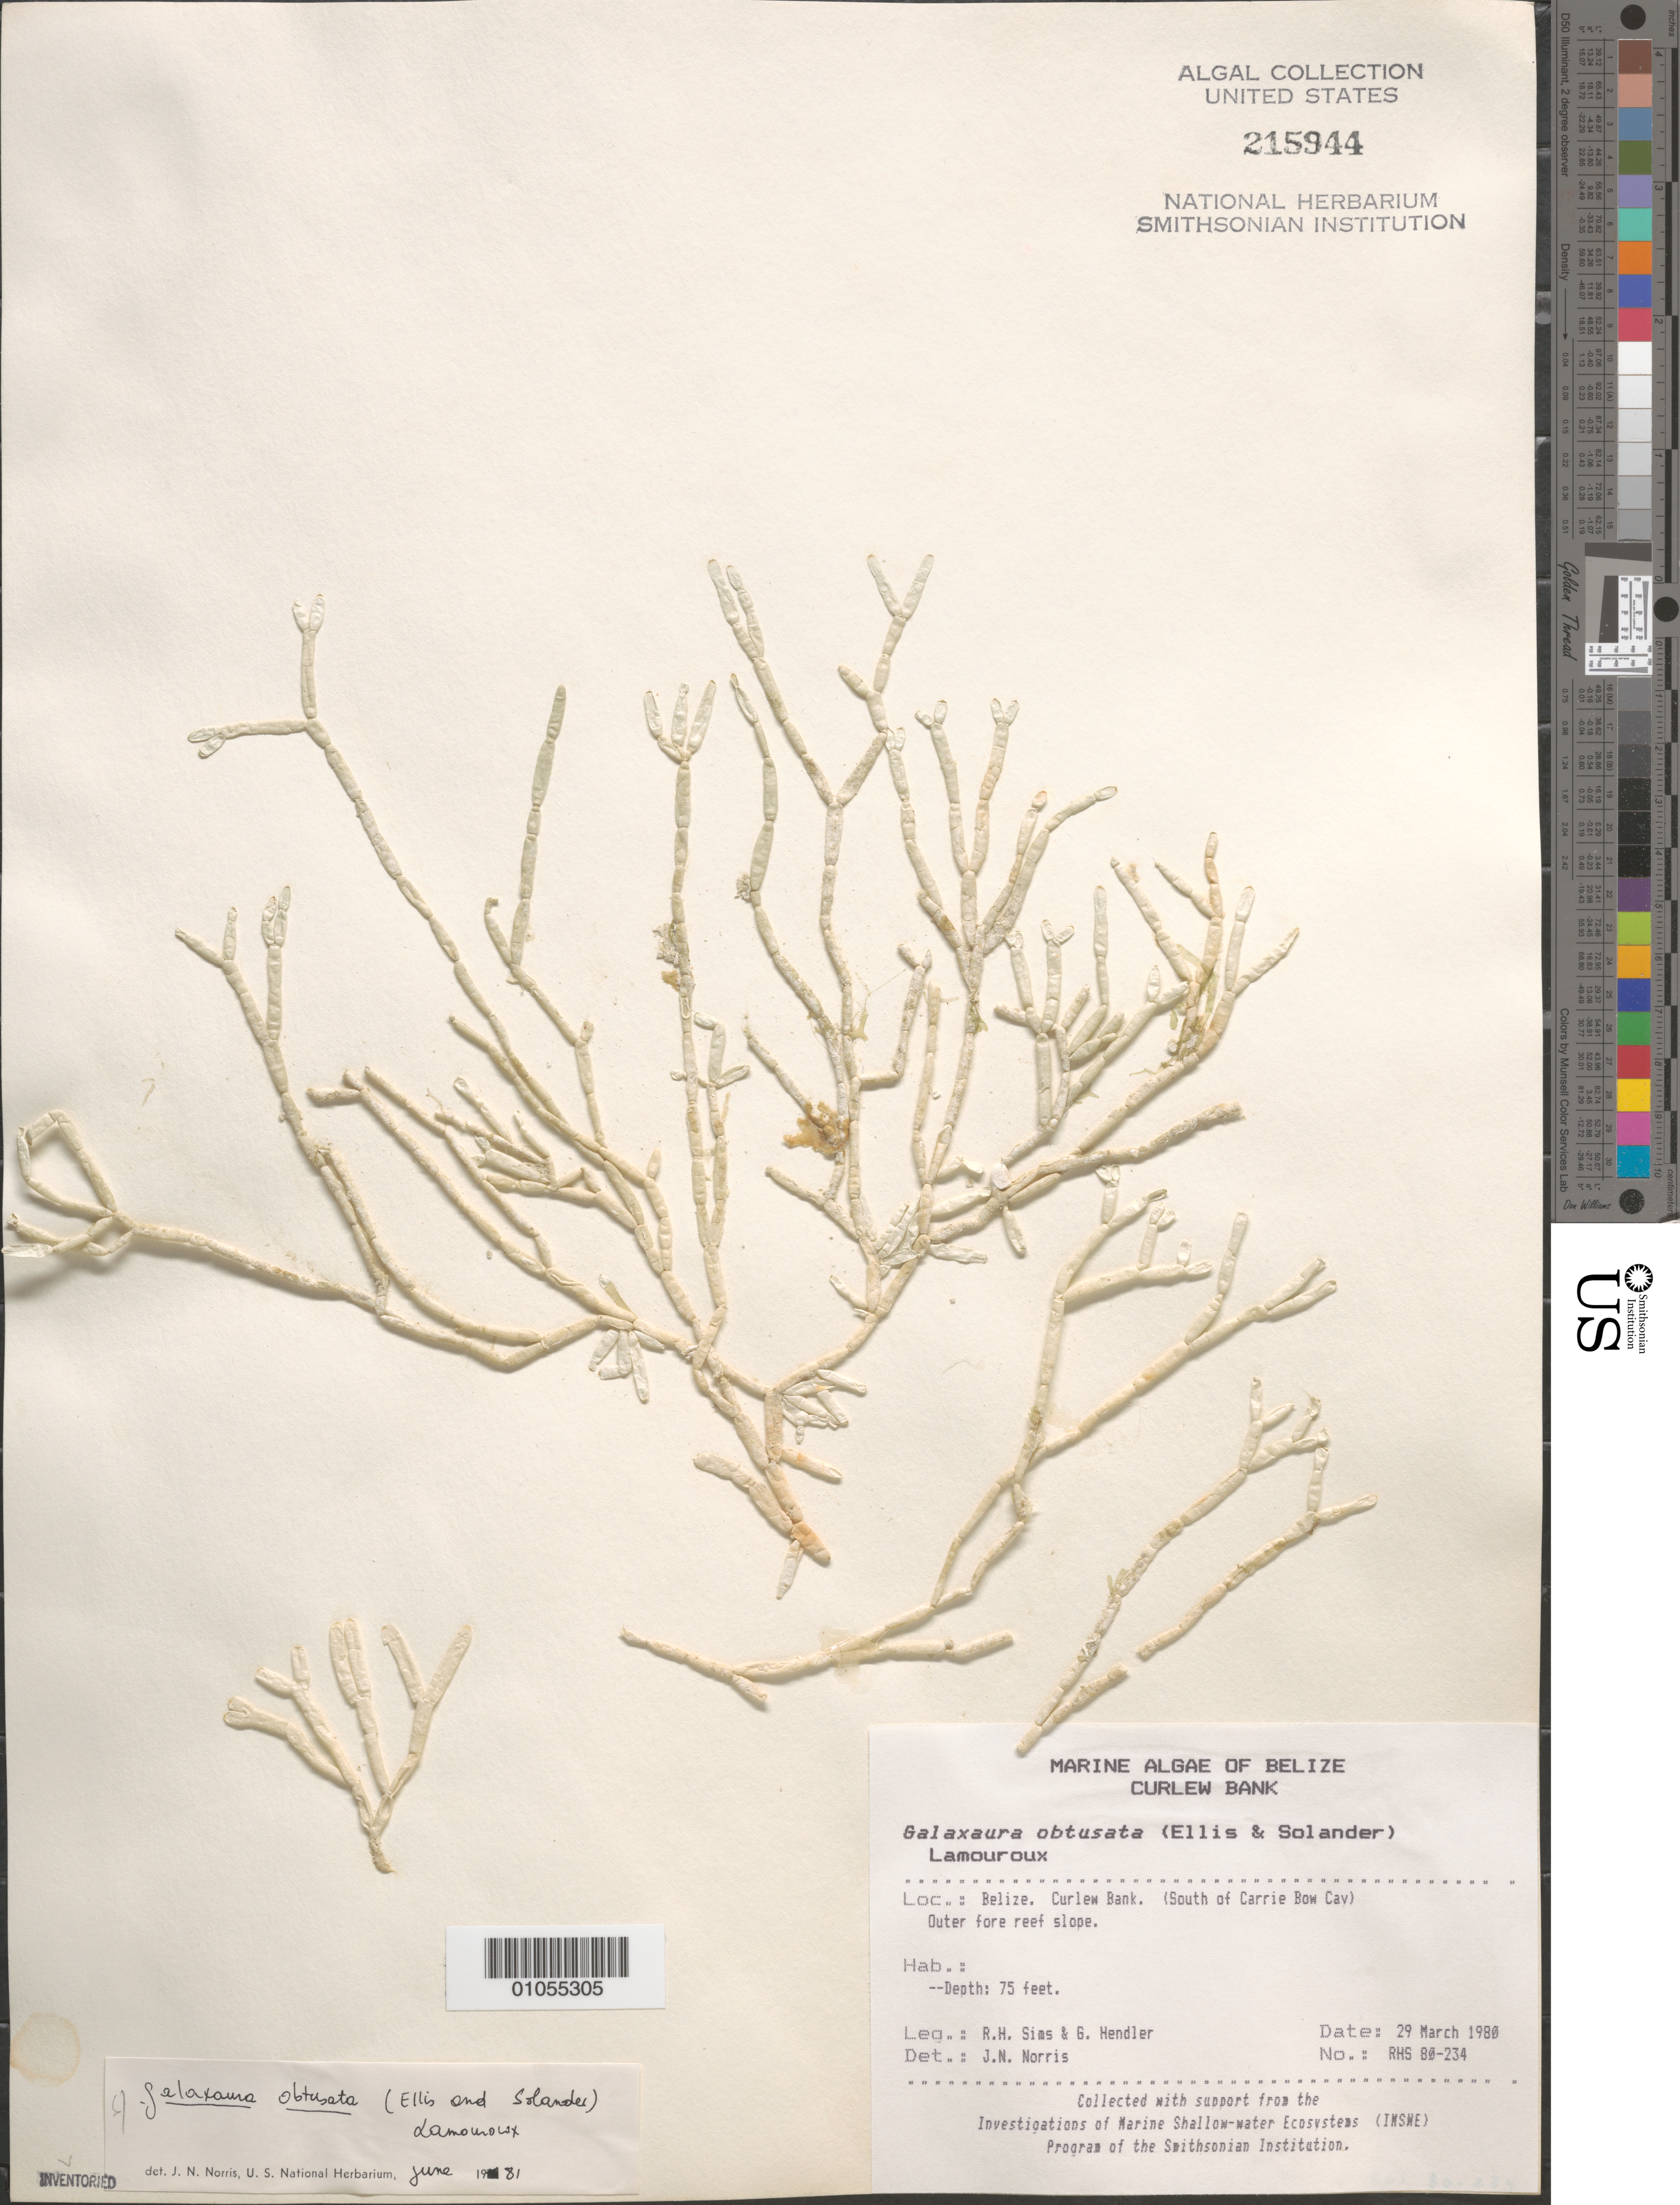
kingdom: Plantae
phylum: Rhodophyta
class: Florideophyceae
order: Nemaliales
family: Galaxauraceae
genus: Galaxaura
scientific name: Galaxaura obtusata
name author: (Ellis & Sol.) J.V.Lamouroux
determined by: Norris, James N.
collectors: R. H. Sims & G. Hendler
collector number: RHS 80-234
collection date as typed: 29 Mar 1980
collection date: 1980-03-29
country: Belize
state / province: Stann Creek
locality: Curlew Bank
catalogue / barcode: US 215944